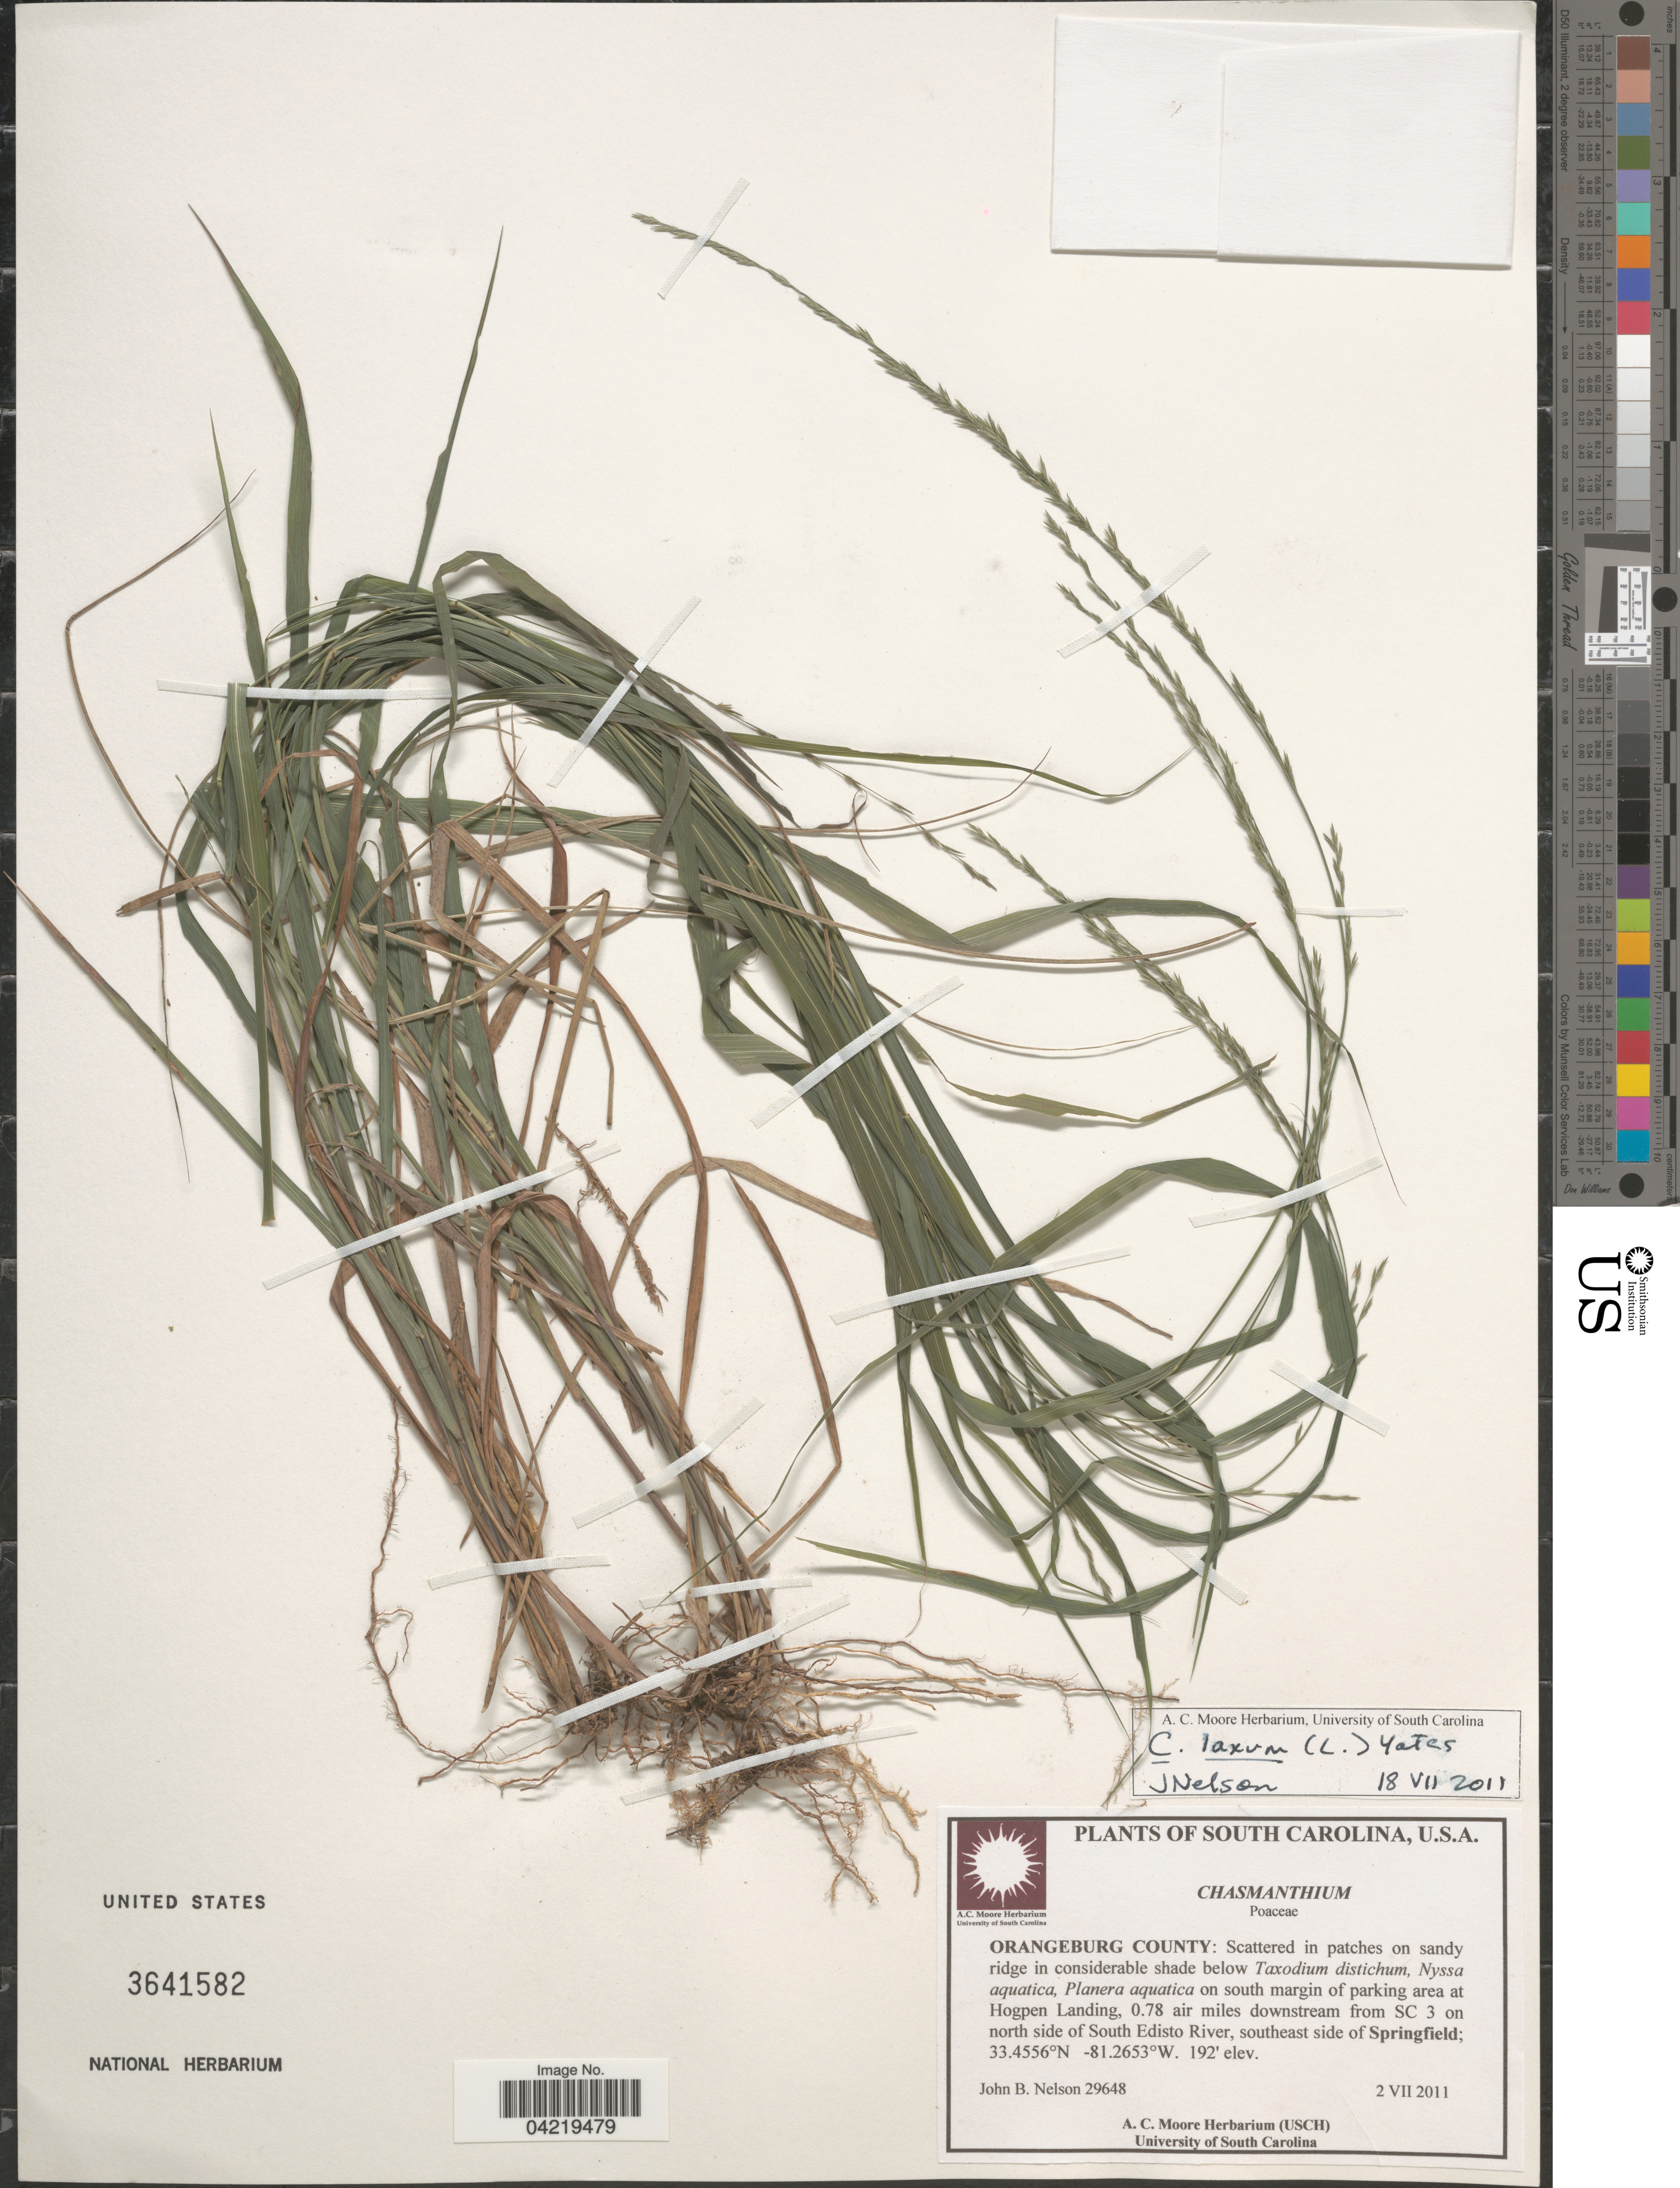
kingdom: Plantae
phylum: Tracheophyta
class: Liliopsida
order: Poales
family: Poaceae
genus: Chasmanthium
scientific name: Chasmanthium laxum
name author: (L.) H.O. Yates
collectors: J. B. Nelson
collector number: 29648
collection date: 2011-07-02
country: United States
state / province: South Carolina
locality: Orangeburg County: On south margin of parking area at Hogpen Landing, 0.78 air miles downstream from SC 3 on north side of South Edisto River, southeast side of Springfield.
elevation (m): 59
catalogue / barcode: US 3641582